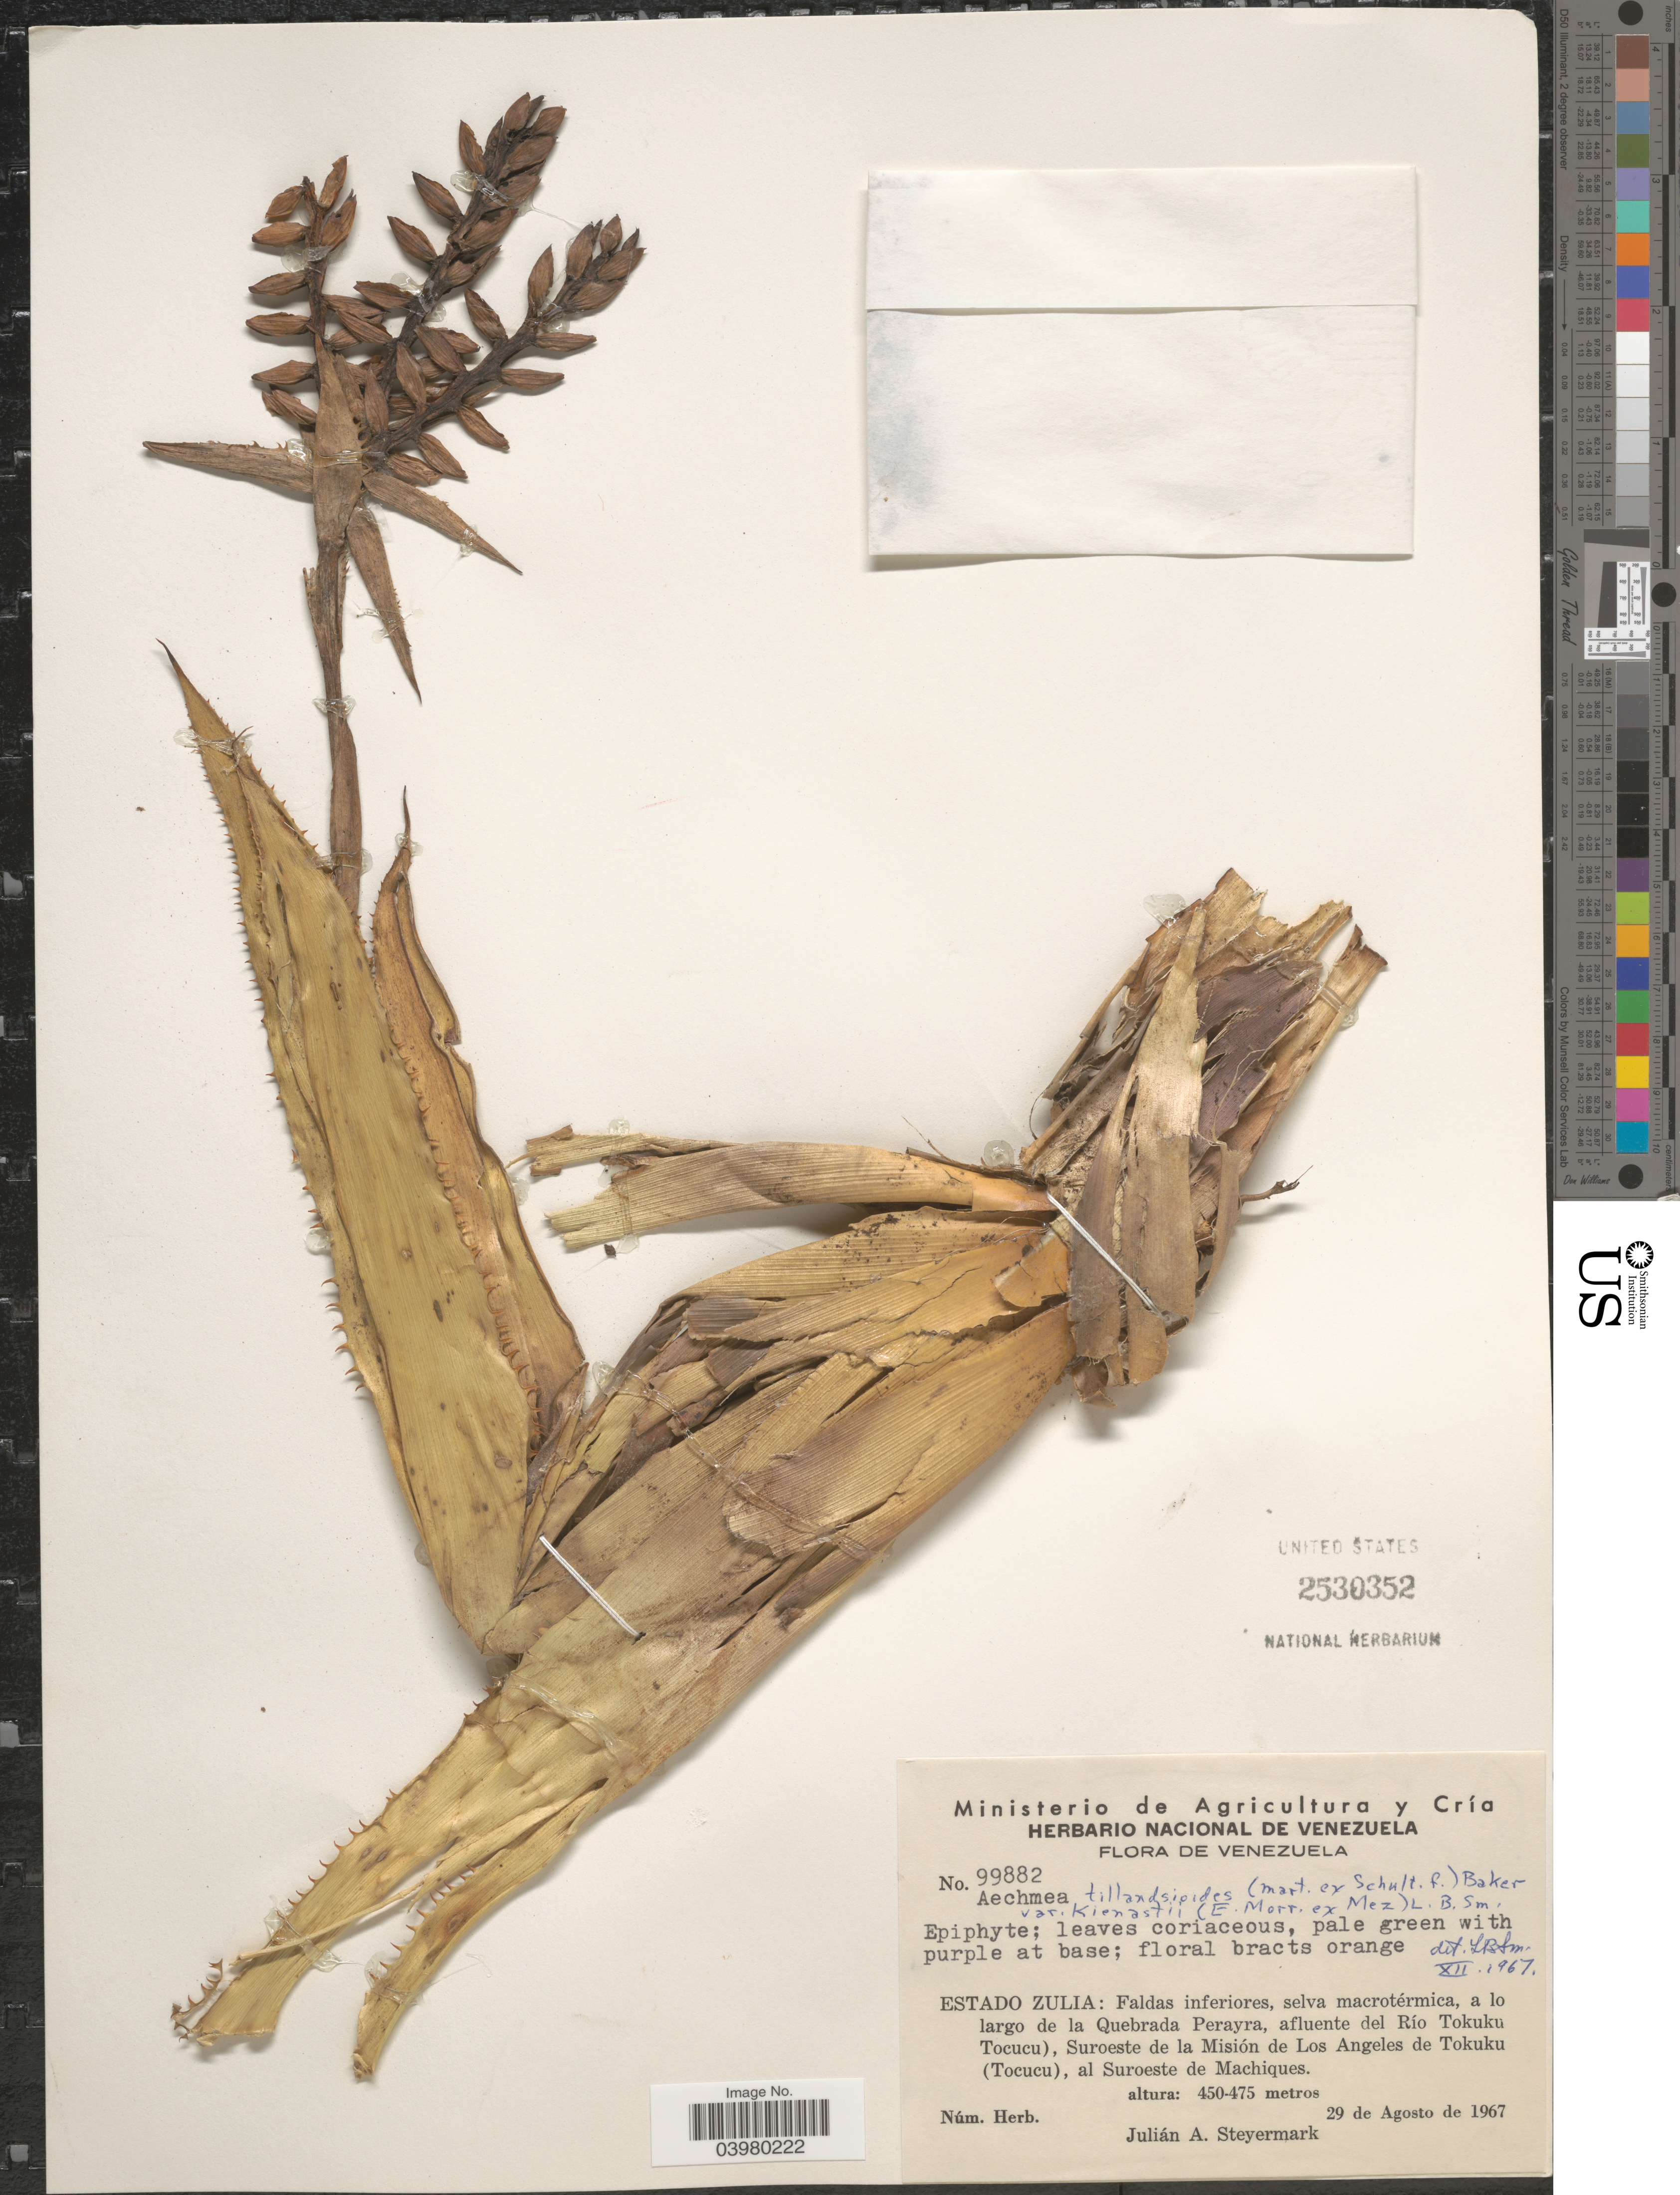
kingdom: Plantae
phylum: Tracheophyta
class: Liliopsida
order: Poales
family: Bromeliaceae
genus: Aechmea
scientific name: Aechmea tillandsioides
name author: (Mart. ex Schult. & Schult. f.) Baker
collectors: J. Steyermark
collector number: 99882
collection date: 1967-08-29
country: Venezuela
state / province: Zulia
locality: Faldas inferiores, selva macrotérmica, a lo largo de la Quebrada Perayra, afluente del Río Tokuku (Tocucu), Suroeste de la Misión de Los Angeles de Tokuku (Tocucu), al Suroeste de Machiques.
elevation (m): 450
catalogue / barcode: US 2530352